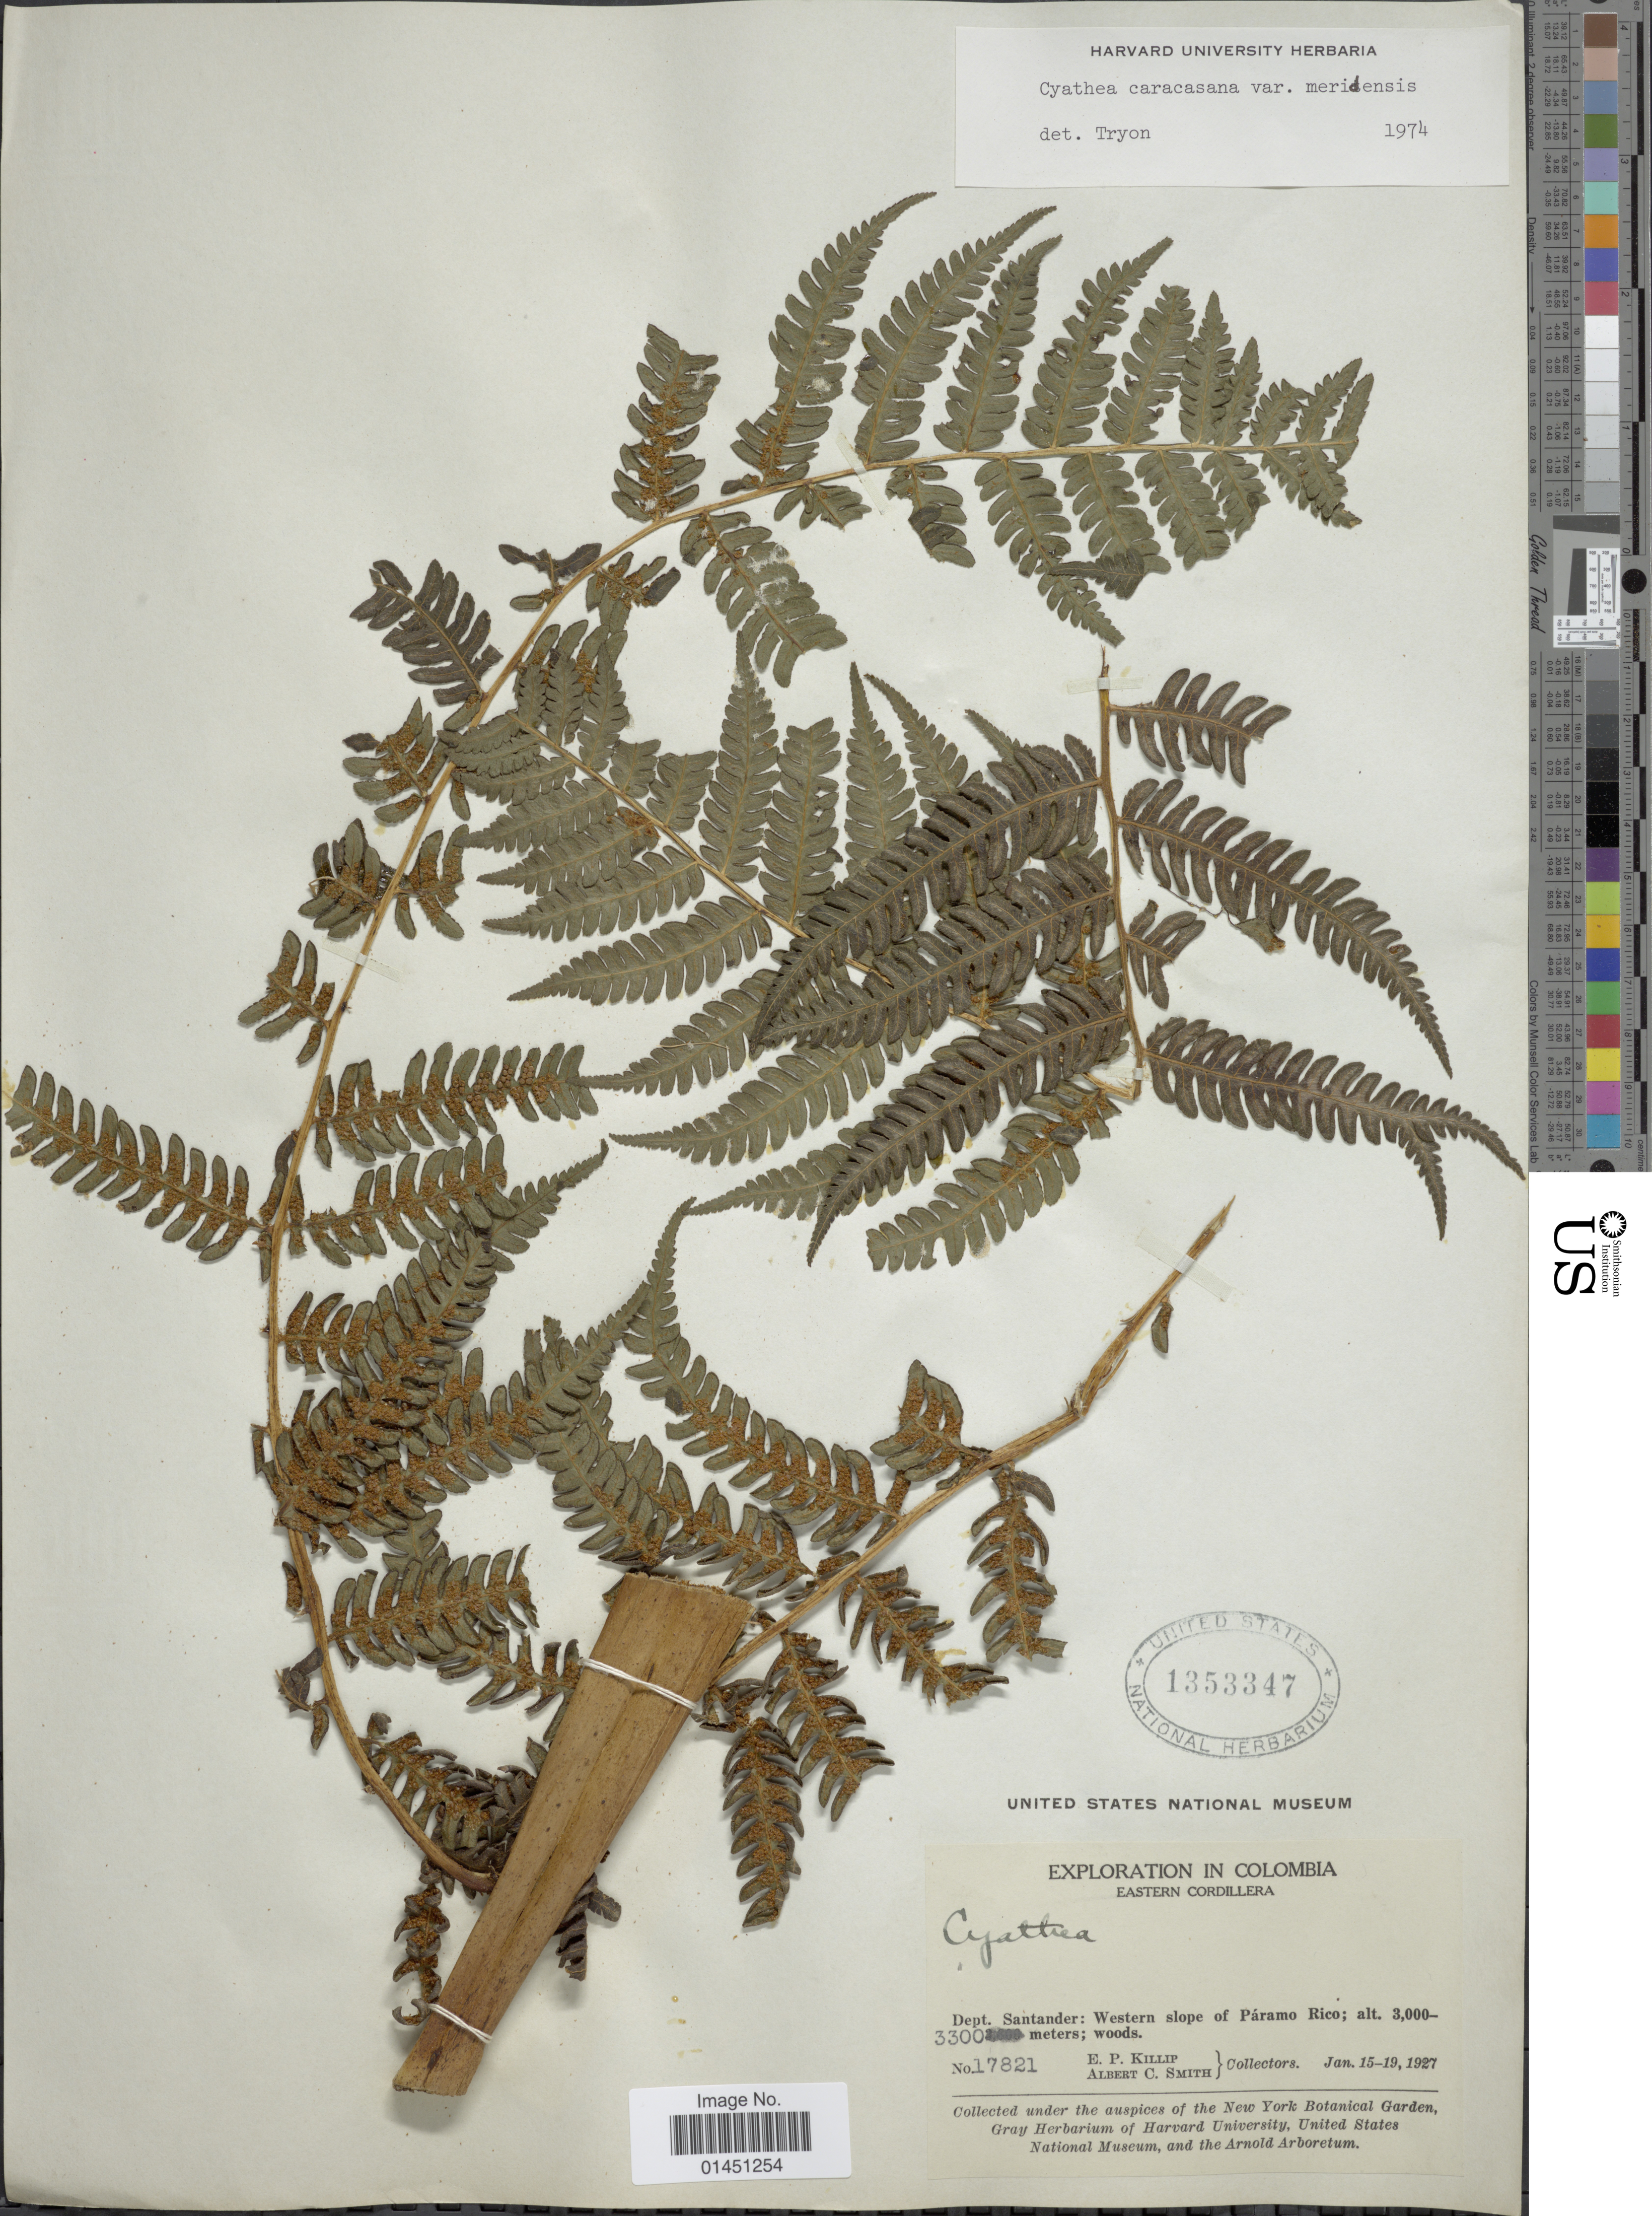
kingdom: Plantae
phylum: Tracheophyta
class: Polypodiopsida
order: Cyatheales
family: Cyatheaceae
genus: Cyathea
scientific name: Cyathea caracasana var. meridensis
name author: (H. Karst.) R.M. Tryon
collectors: E. P. Killip & A. C. Smith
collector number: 17821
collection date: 1927-01-15/1927-01-19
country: Colombia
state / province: Santander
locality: Eastern Cordillera, Western slope of Paramo Rico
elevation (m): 3300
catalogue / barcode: US 1353347